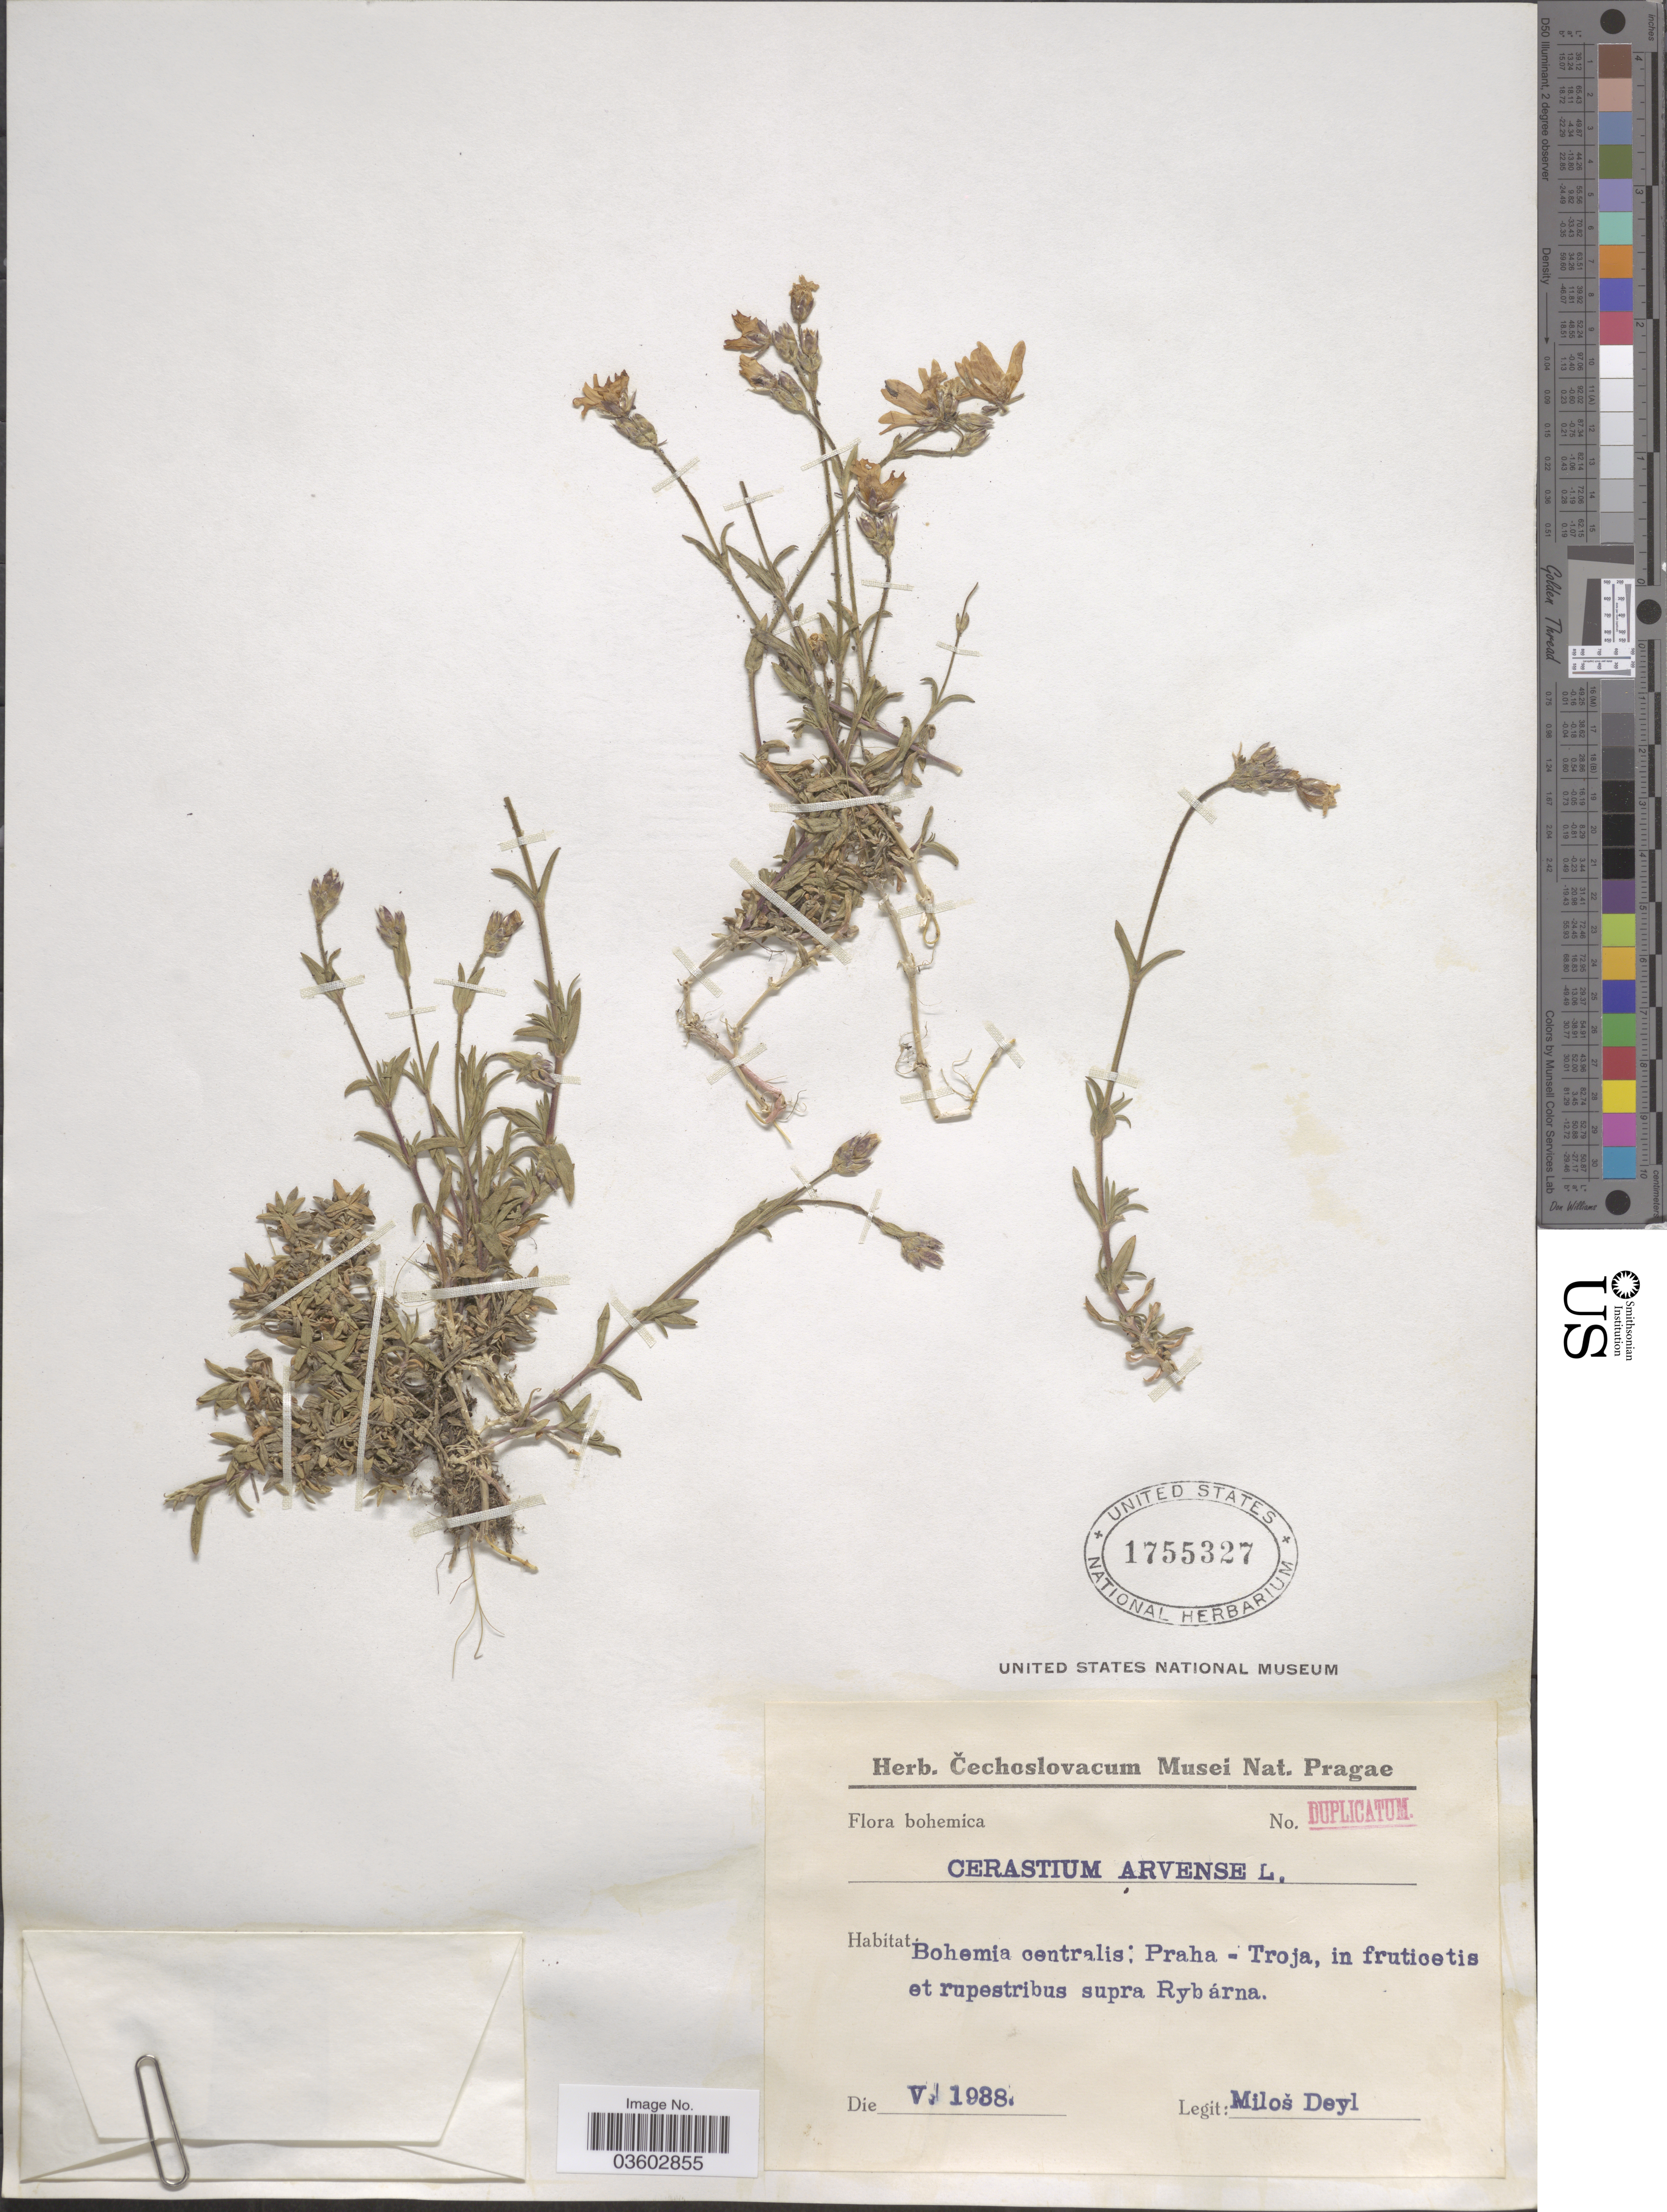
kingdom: Plantae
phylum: Tracheophyta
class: Magnoliopsida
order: Caryophyllales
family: Caryophyllaceae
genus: Cerastium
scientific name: Cerastium arvense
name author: L.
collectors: M. Deyl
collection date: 1938-05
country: Czechia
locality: Bohemica. Bohemia centralis: Praha-Troja, in fruticetis et rupestribus supra Rybárna.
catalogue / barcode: US 1755327